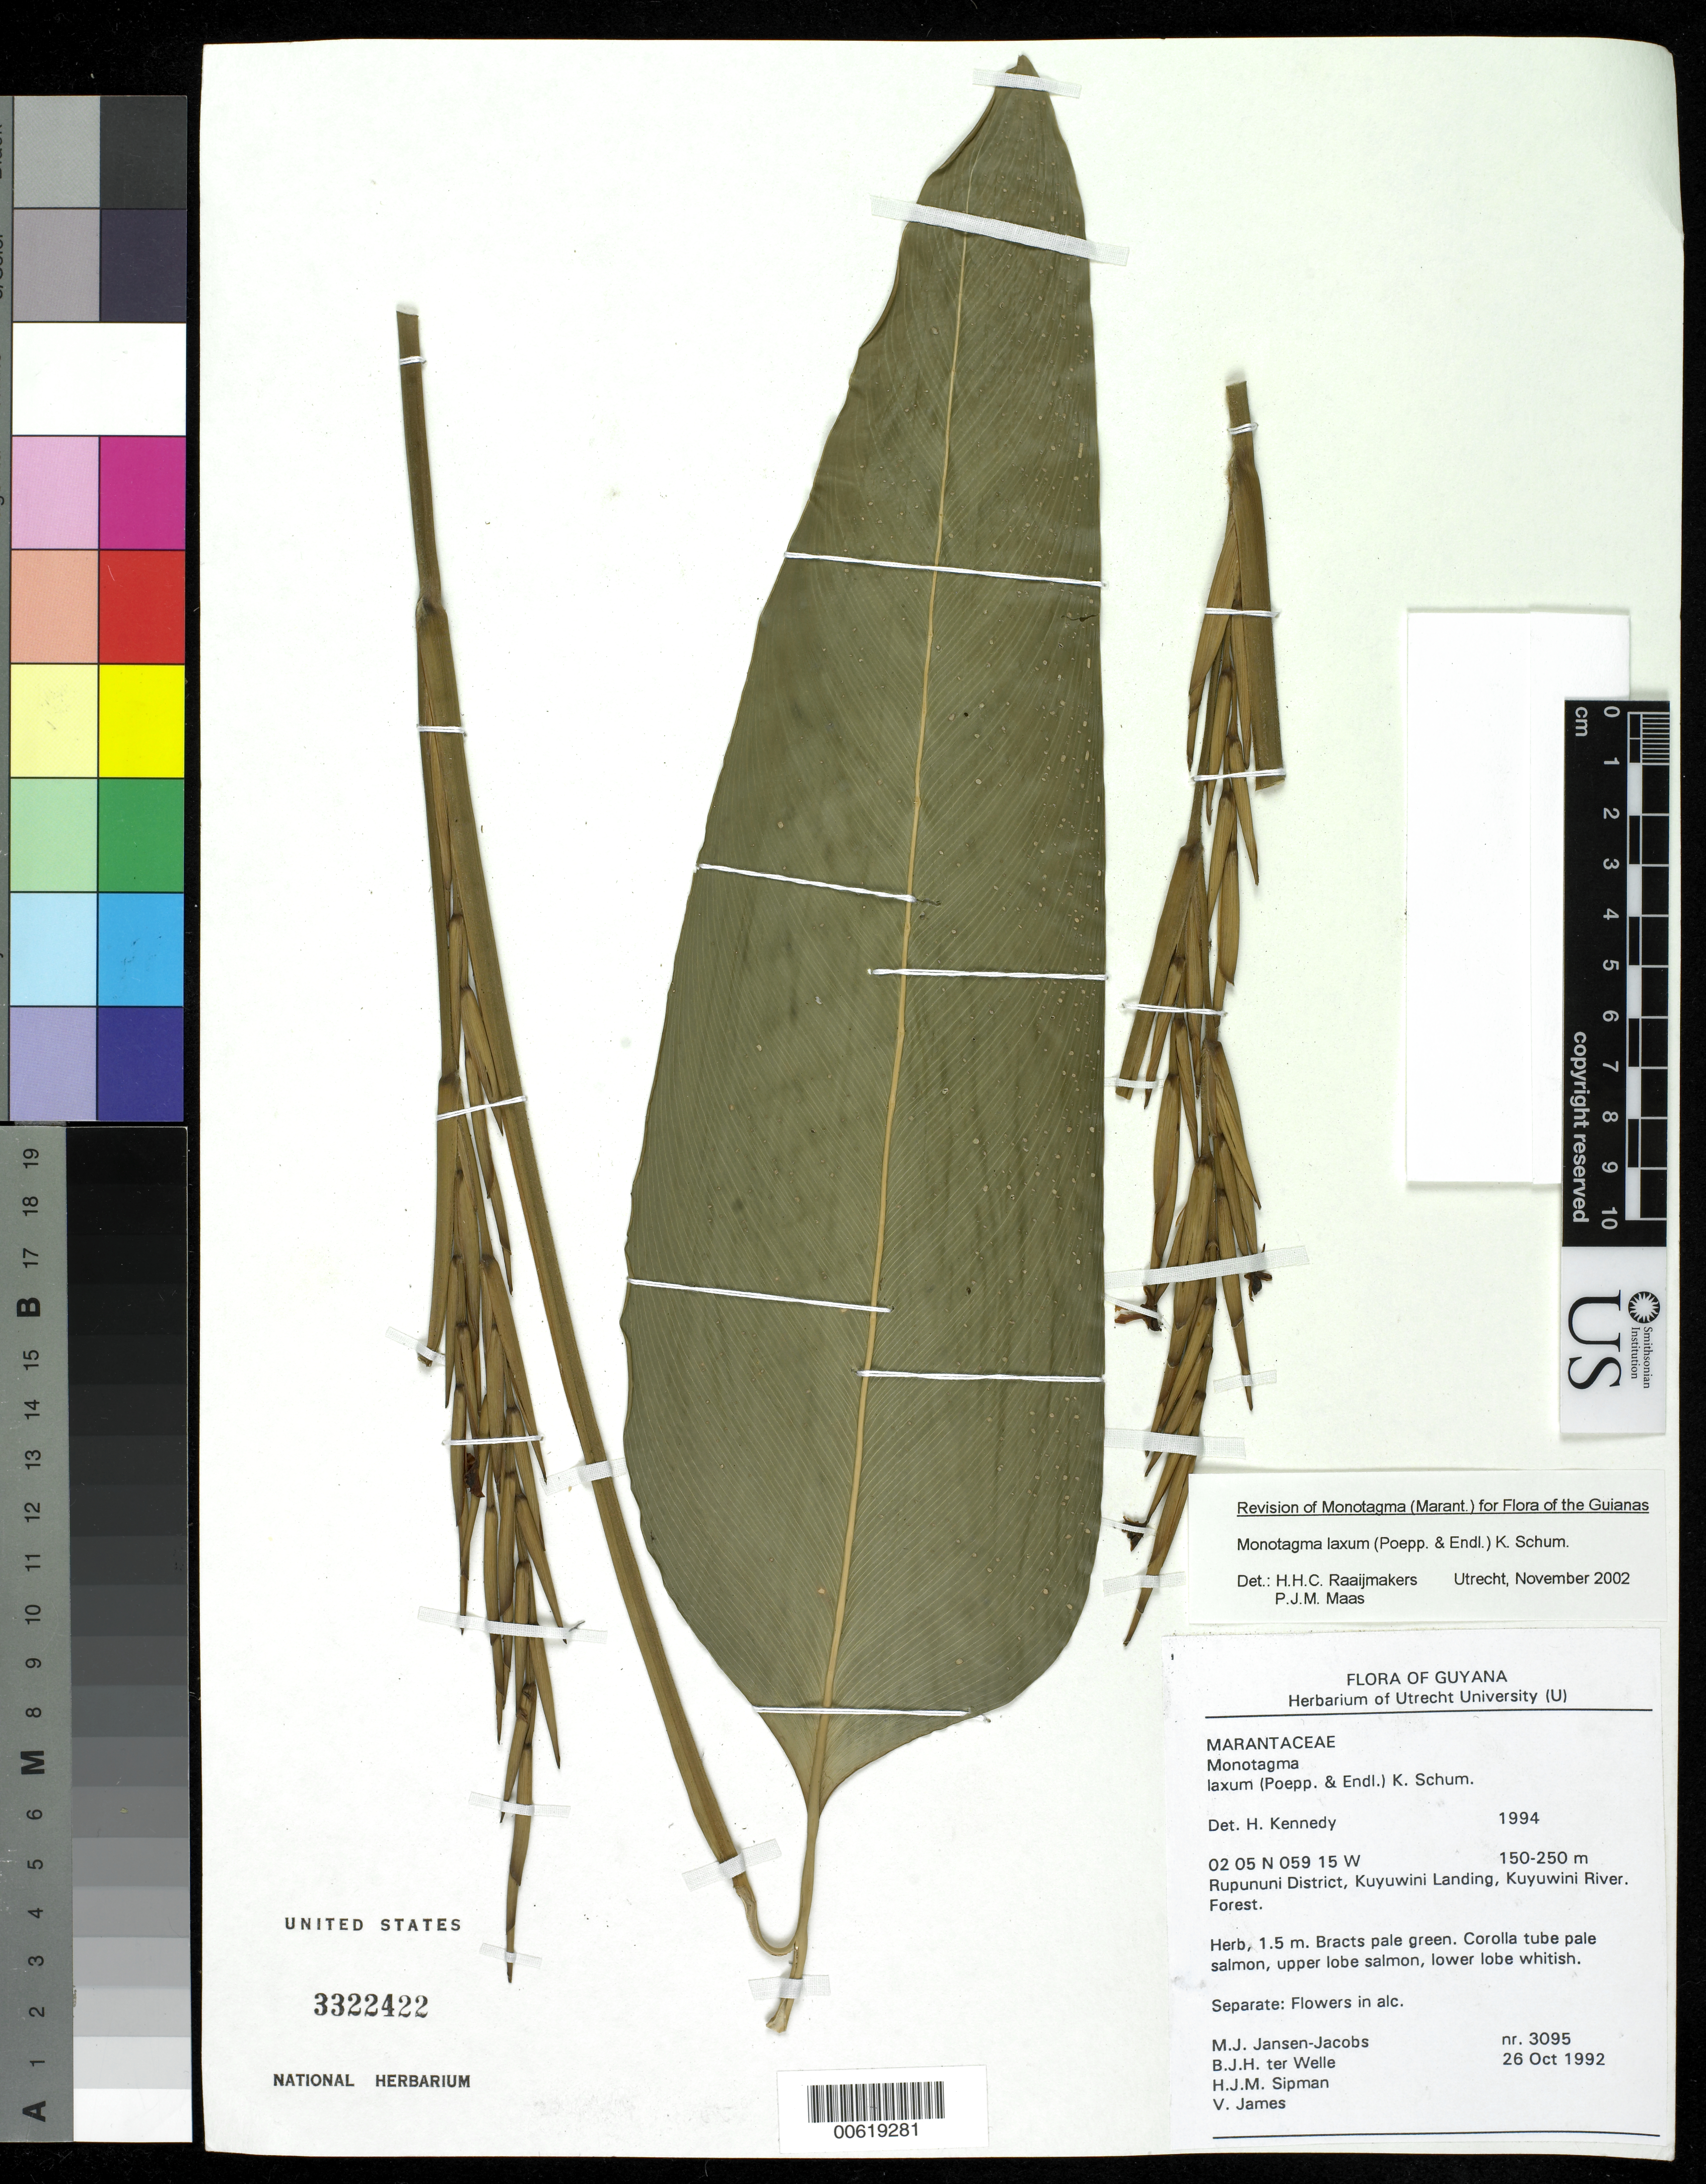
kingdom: Plantae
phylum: Tracheophyta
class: Liliopsida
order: Zingiberales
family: Marantaceae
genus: Monotagma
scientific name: Monotagma laxum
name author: (Poepp. & Endl.) K. Schum.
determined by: Raaijmakers, H. H. C.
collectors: M. J. Jansen-Jacobs, B. Welle, H. J. M. Sipman & V. James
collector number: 3095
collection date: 1992-10-26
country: Guyana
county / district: Rupununi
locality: Kuyuwini Landing, Kuyuwini River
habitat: Forest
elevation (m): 150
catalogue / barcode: US 3322422